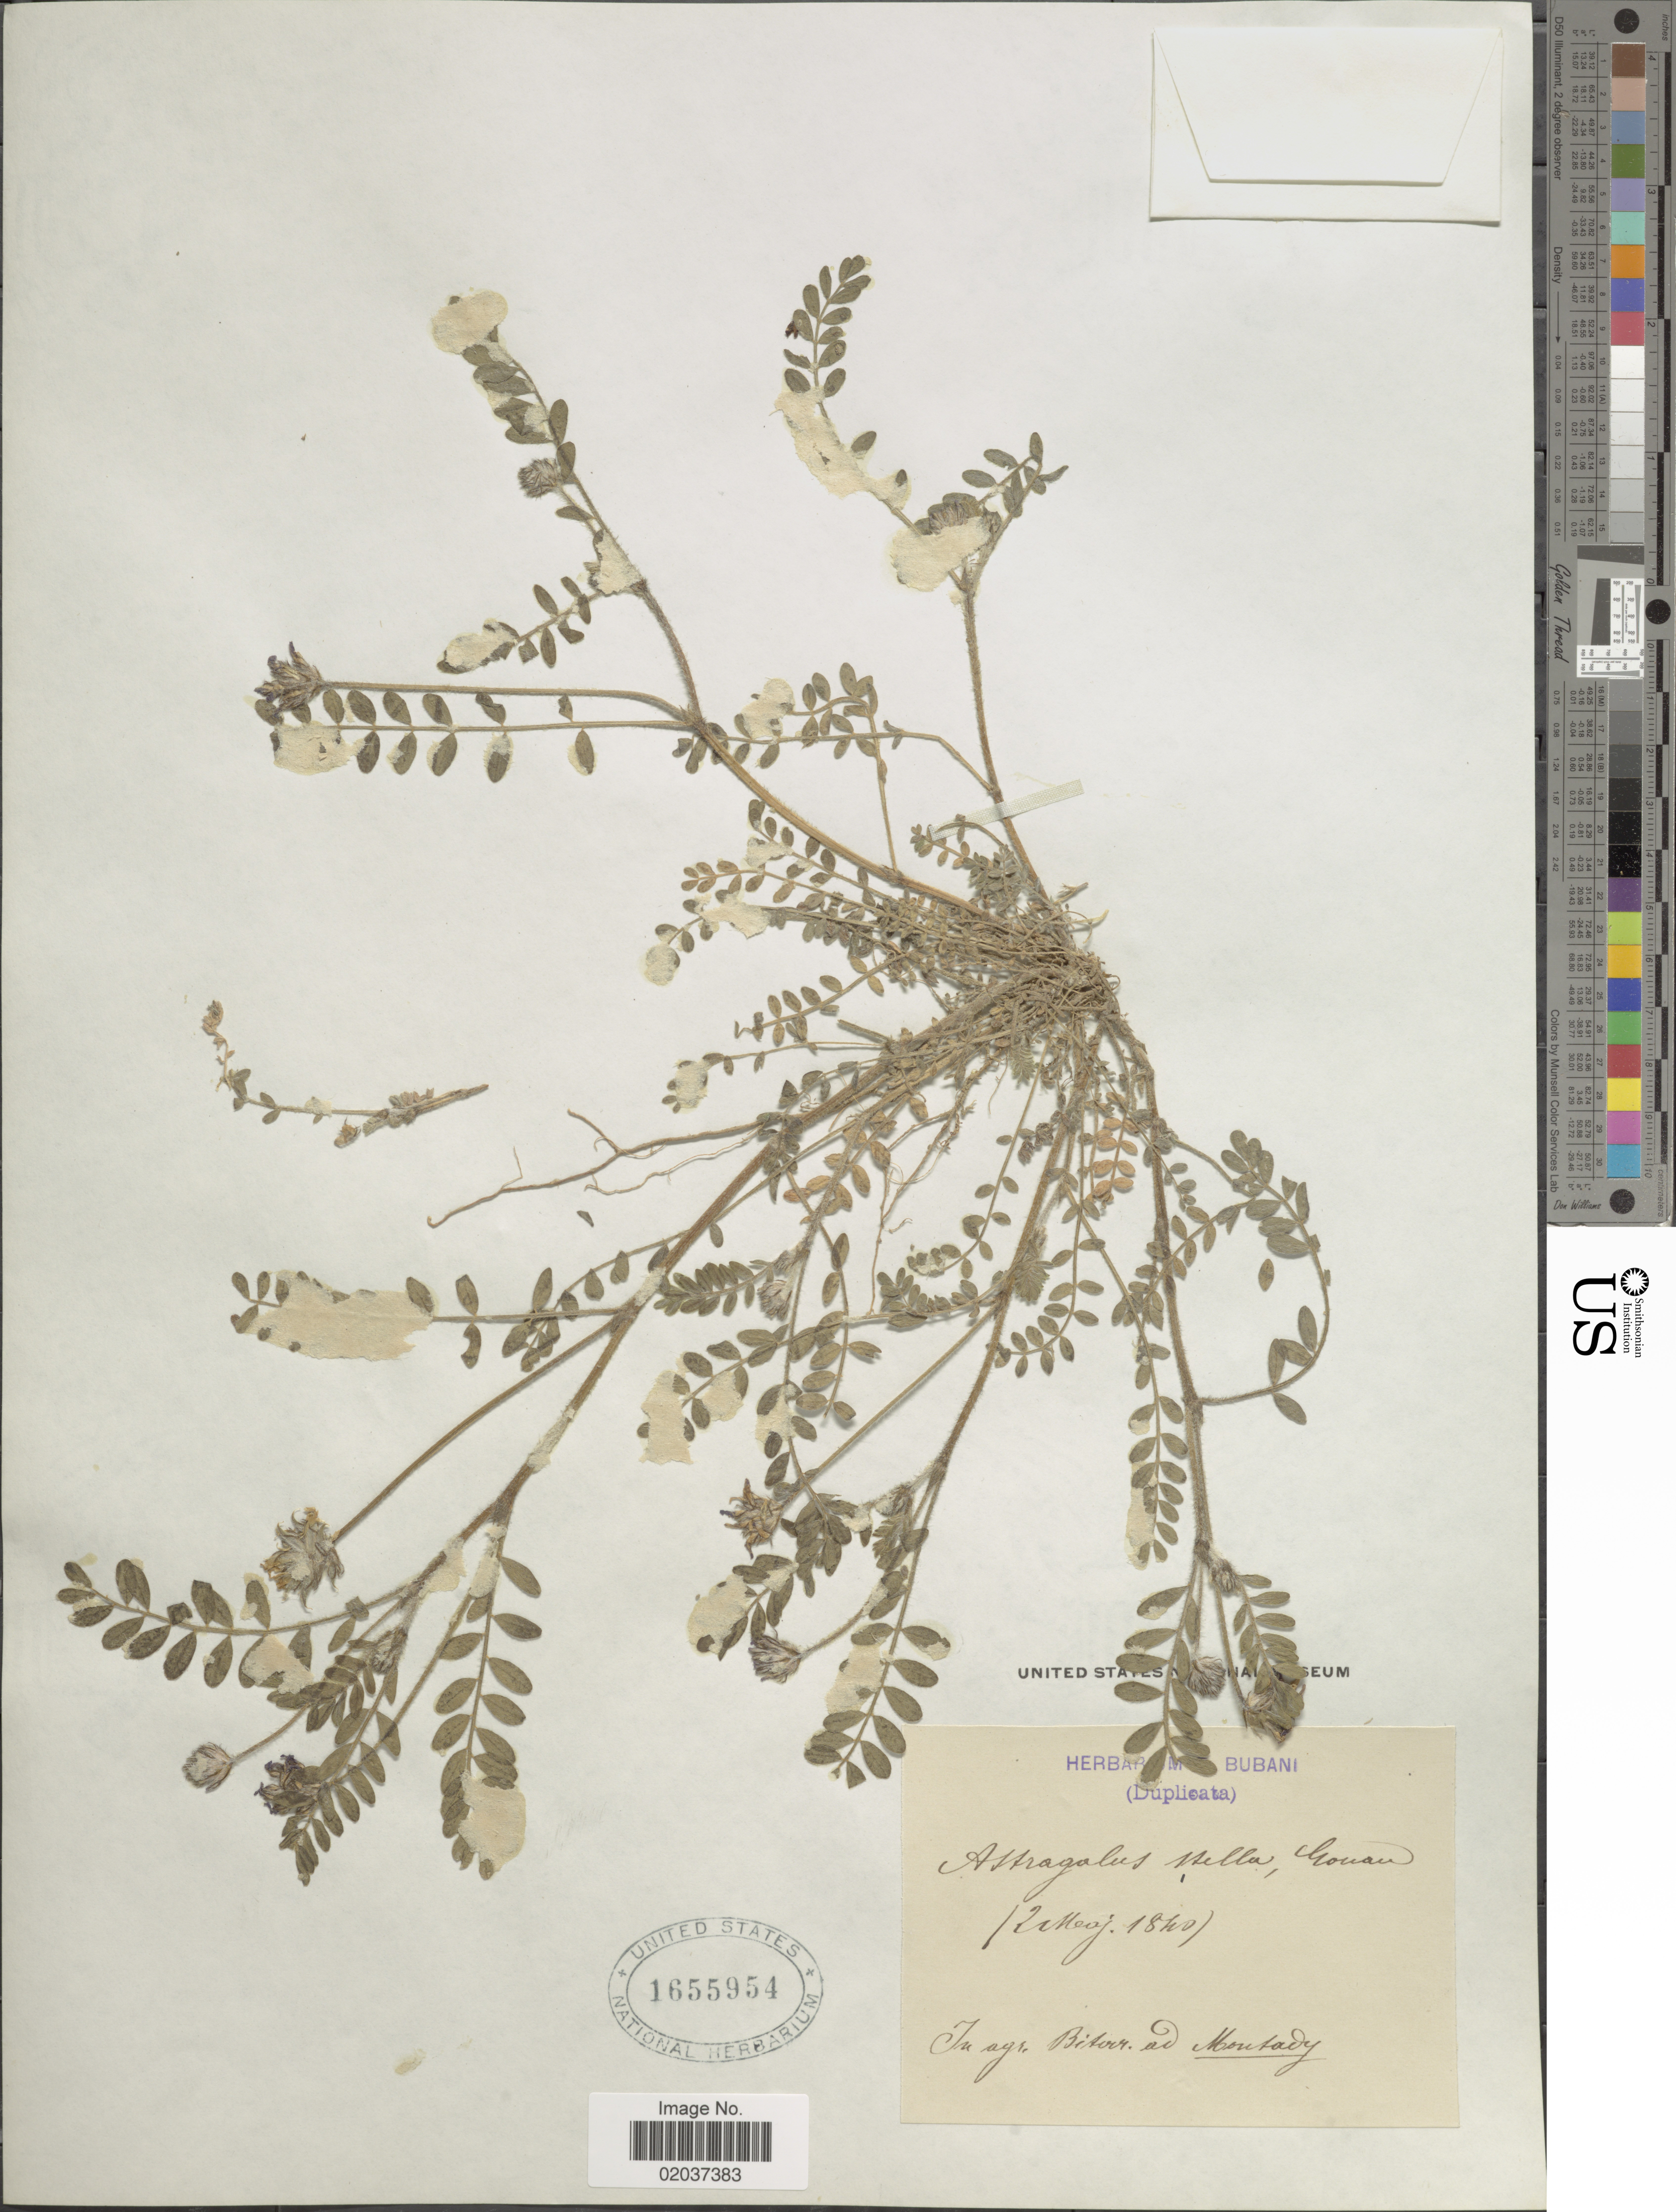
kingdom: Plantae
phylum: Tracheophyta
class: Magnoliopsida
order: Fabales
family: Fabaceae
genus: Astragalus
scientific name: Astragalus stella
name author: L.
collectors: ex herb. P. Bubani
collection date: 1840-05-20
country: France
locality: Béziers to Montady.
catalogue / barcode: US 1655954